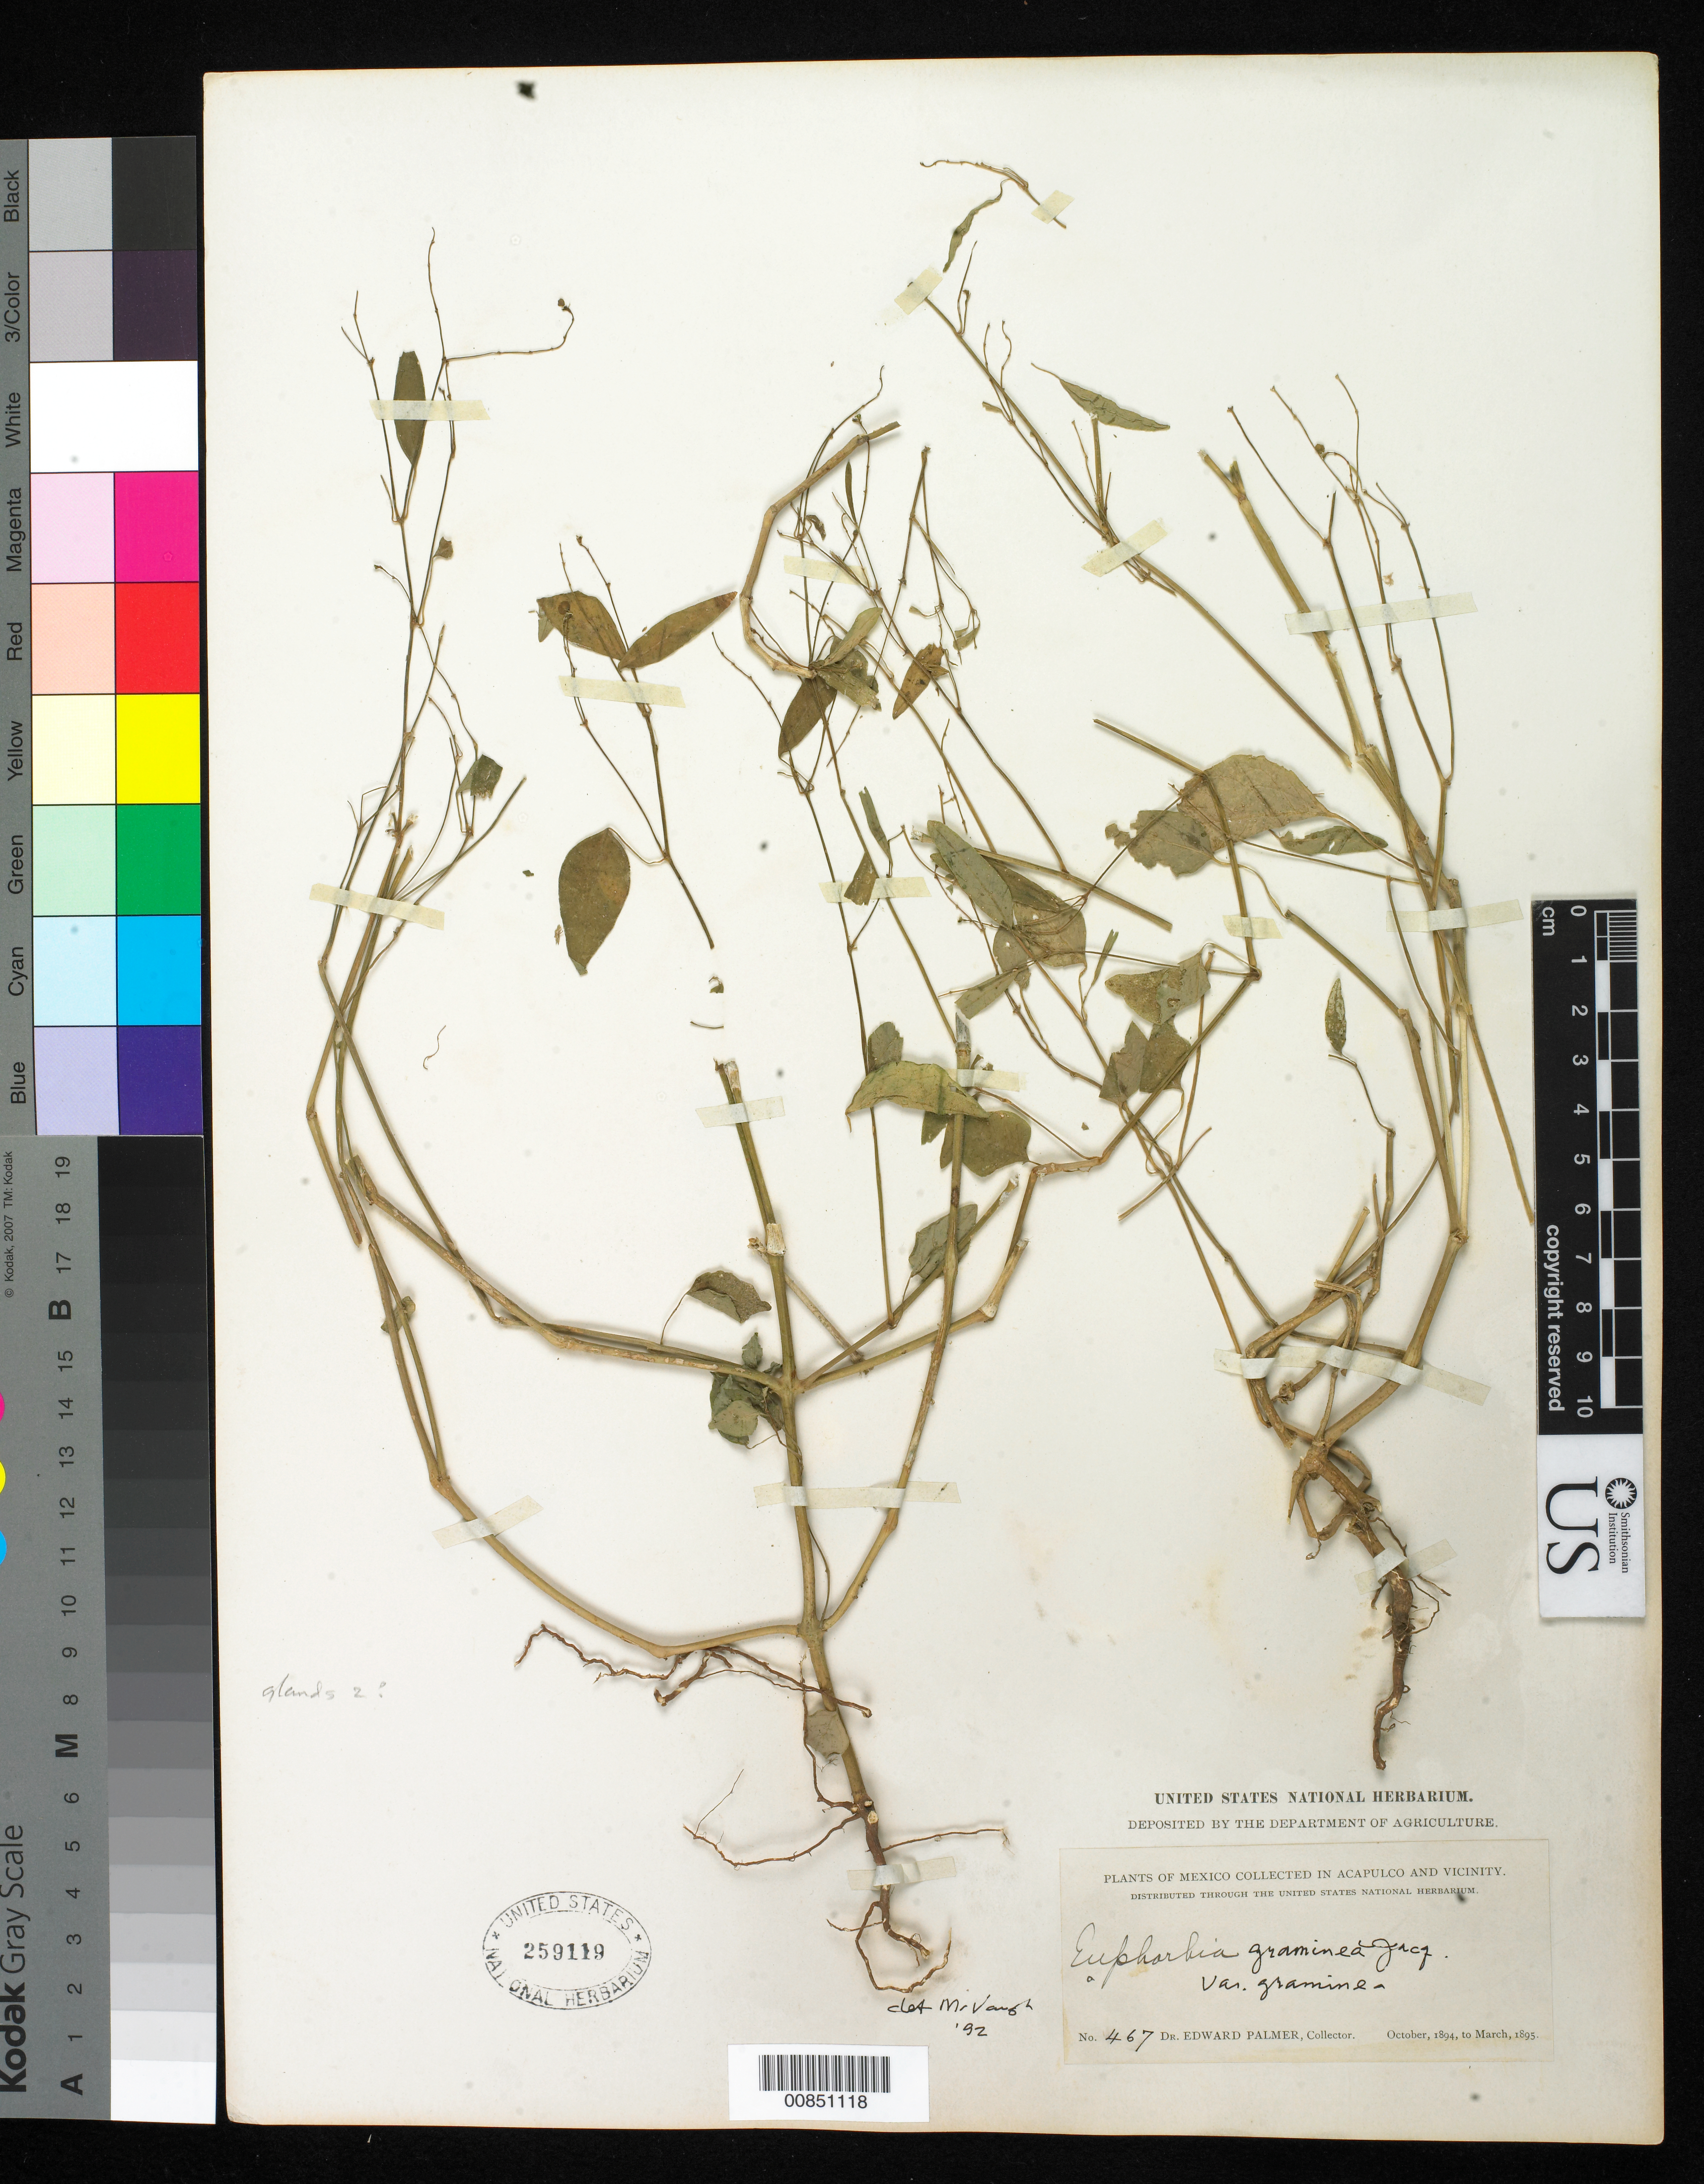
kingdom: Plantae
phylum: Tracheophyta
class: Magnoliopsida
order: Malpighiales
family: Euphorbiaceae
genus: Euphorbia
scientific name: Euphorbia graminea var. graminea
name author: Jacq.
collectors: E. Palmer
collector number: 467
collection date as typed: Oct 1894 to -- Mar 1895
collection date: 1894-10/1895-03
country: Mexico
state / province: Guerrero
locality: Acapulco, Guerrero and vicinity.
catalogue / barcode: US 259119